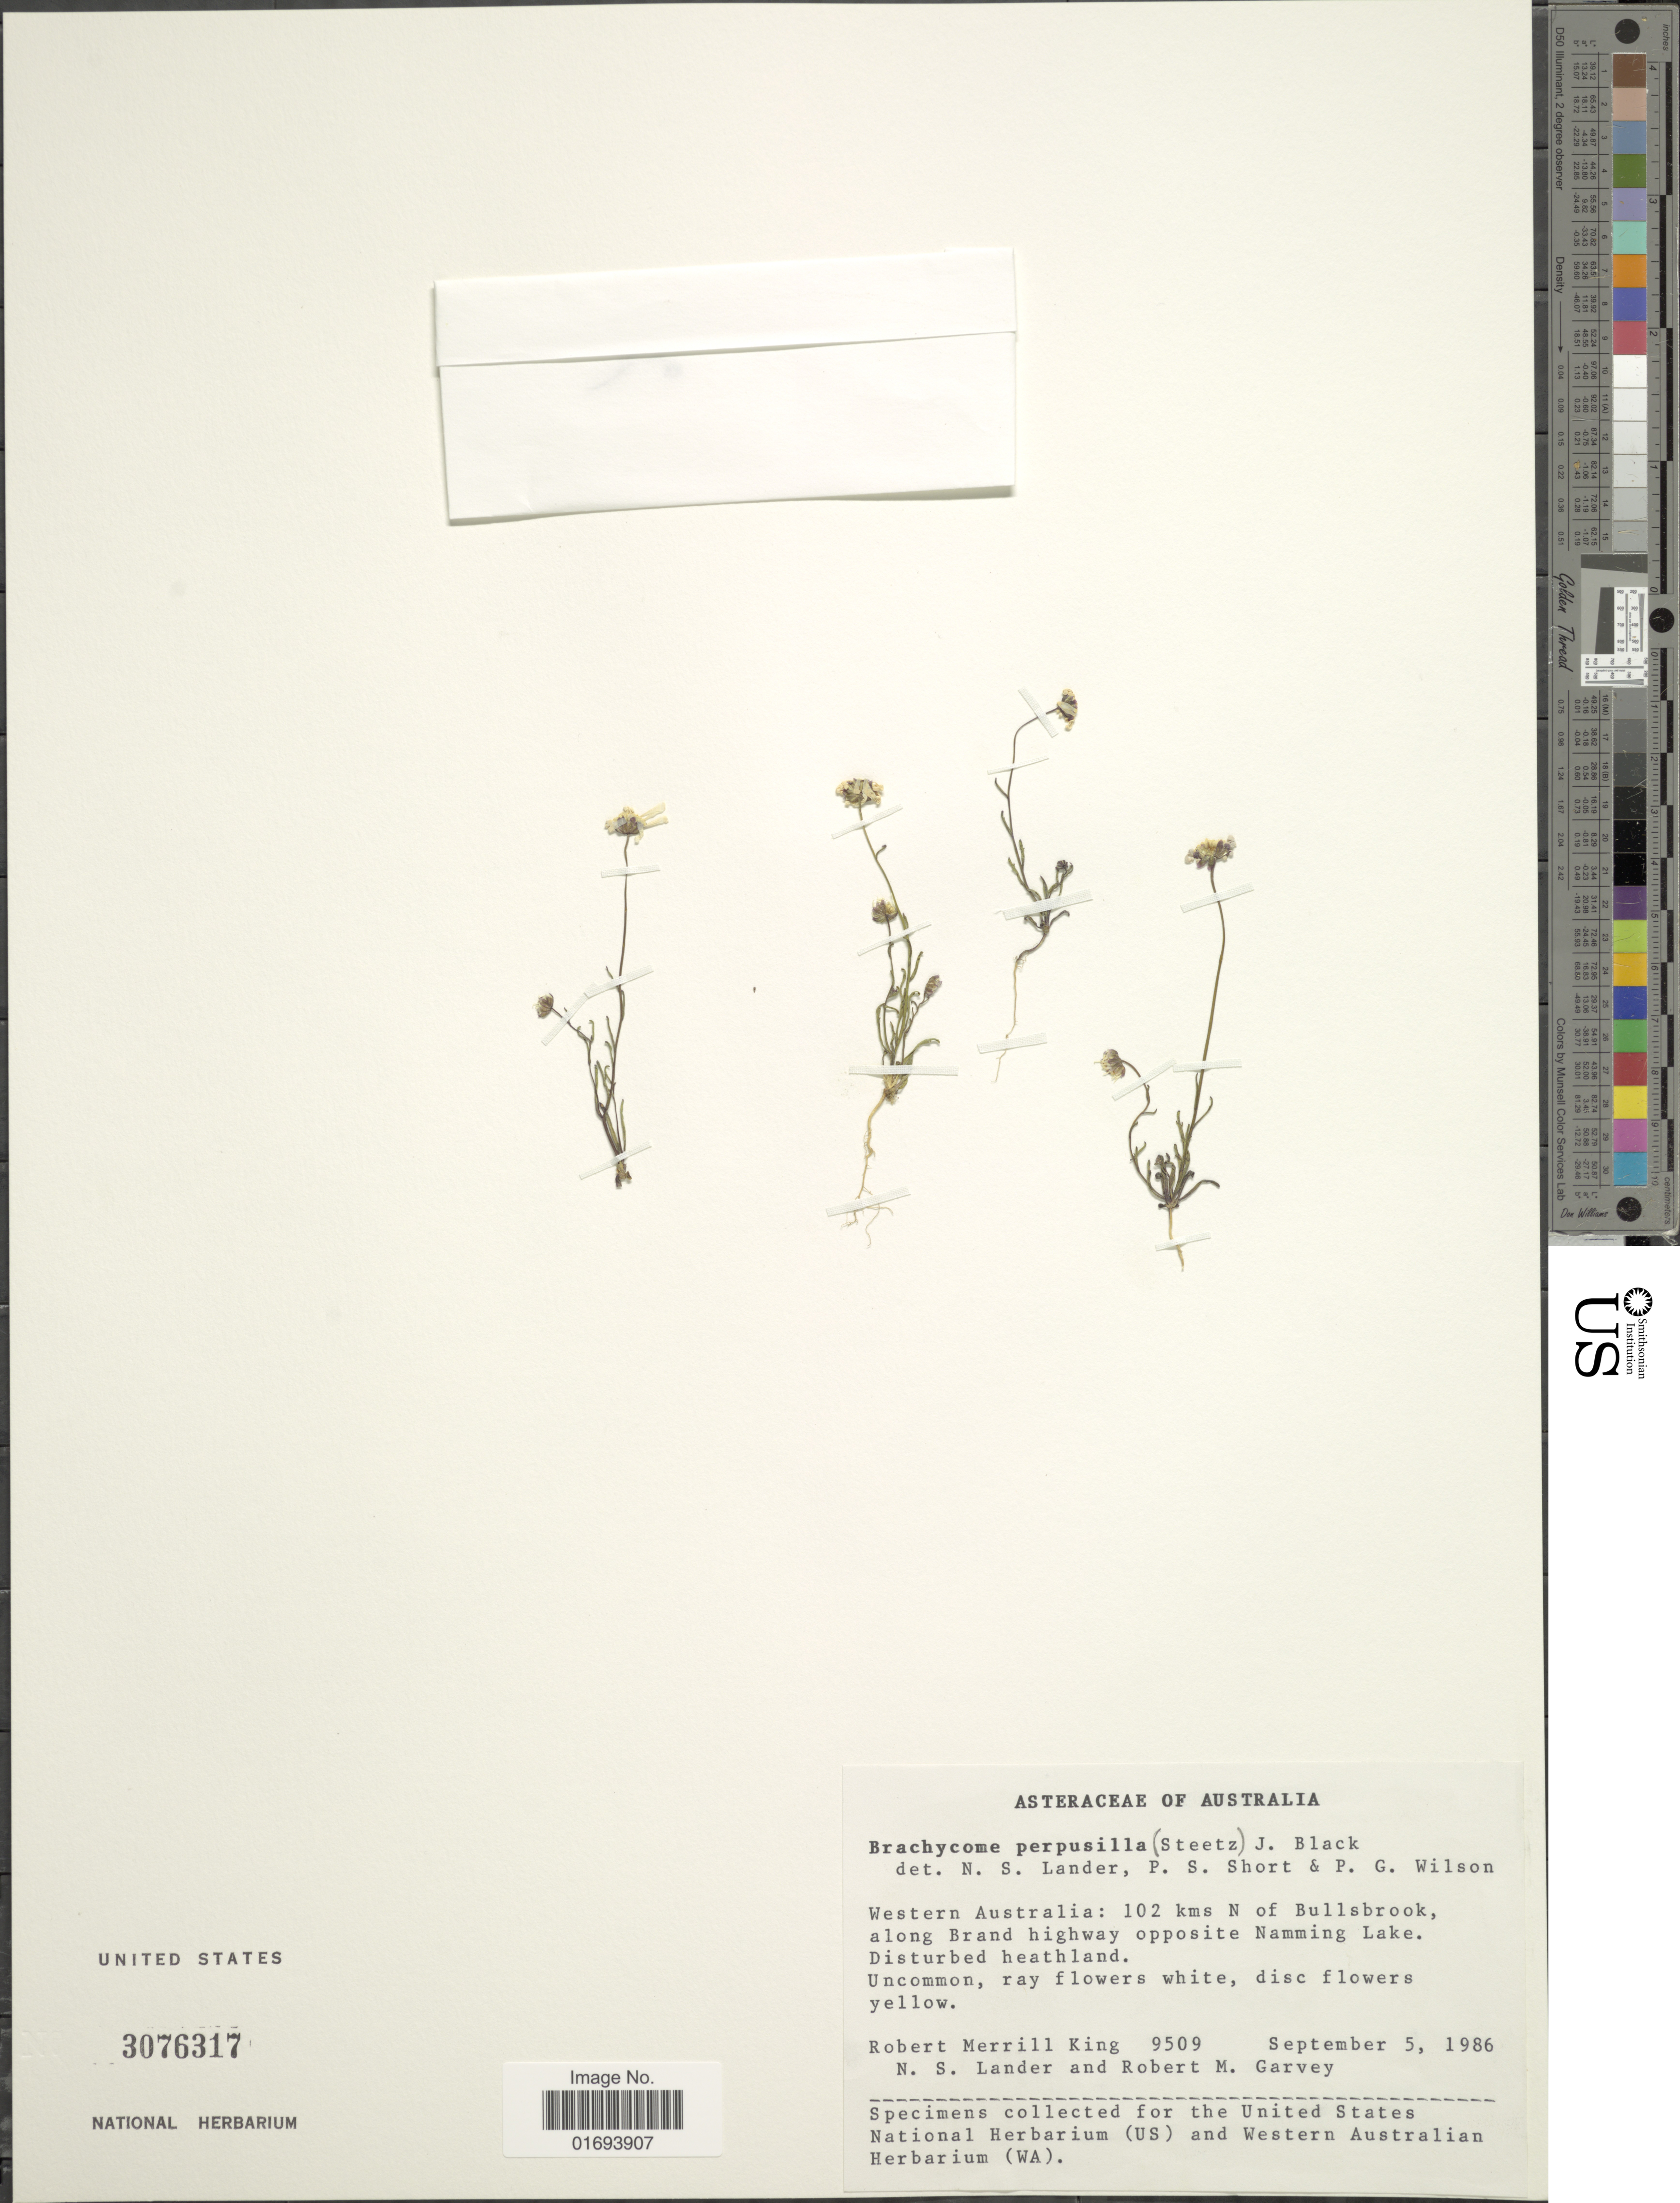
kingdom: Plantae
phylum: Tracheophyta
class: Magnoliopsida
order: Asterales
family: Asteraceae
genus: Brachyscome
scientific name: Brachyscome perpusilla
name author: (Steetz) J.M. Black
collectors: R. M. King, N. Lander & R. Garvey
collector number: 9509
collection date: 1986-09-05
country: Australia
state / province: Western Australia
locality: Australia. Western Australia: 102 kms N of Bullsbrook, along Brand highway opposite Namming Lake. Disturbed heathland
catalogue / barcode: US 3076317